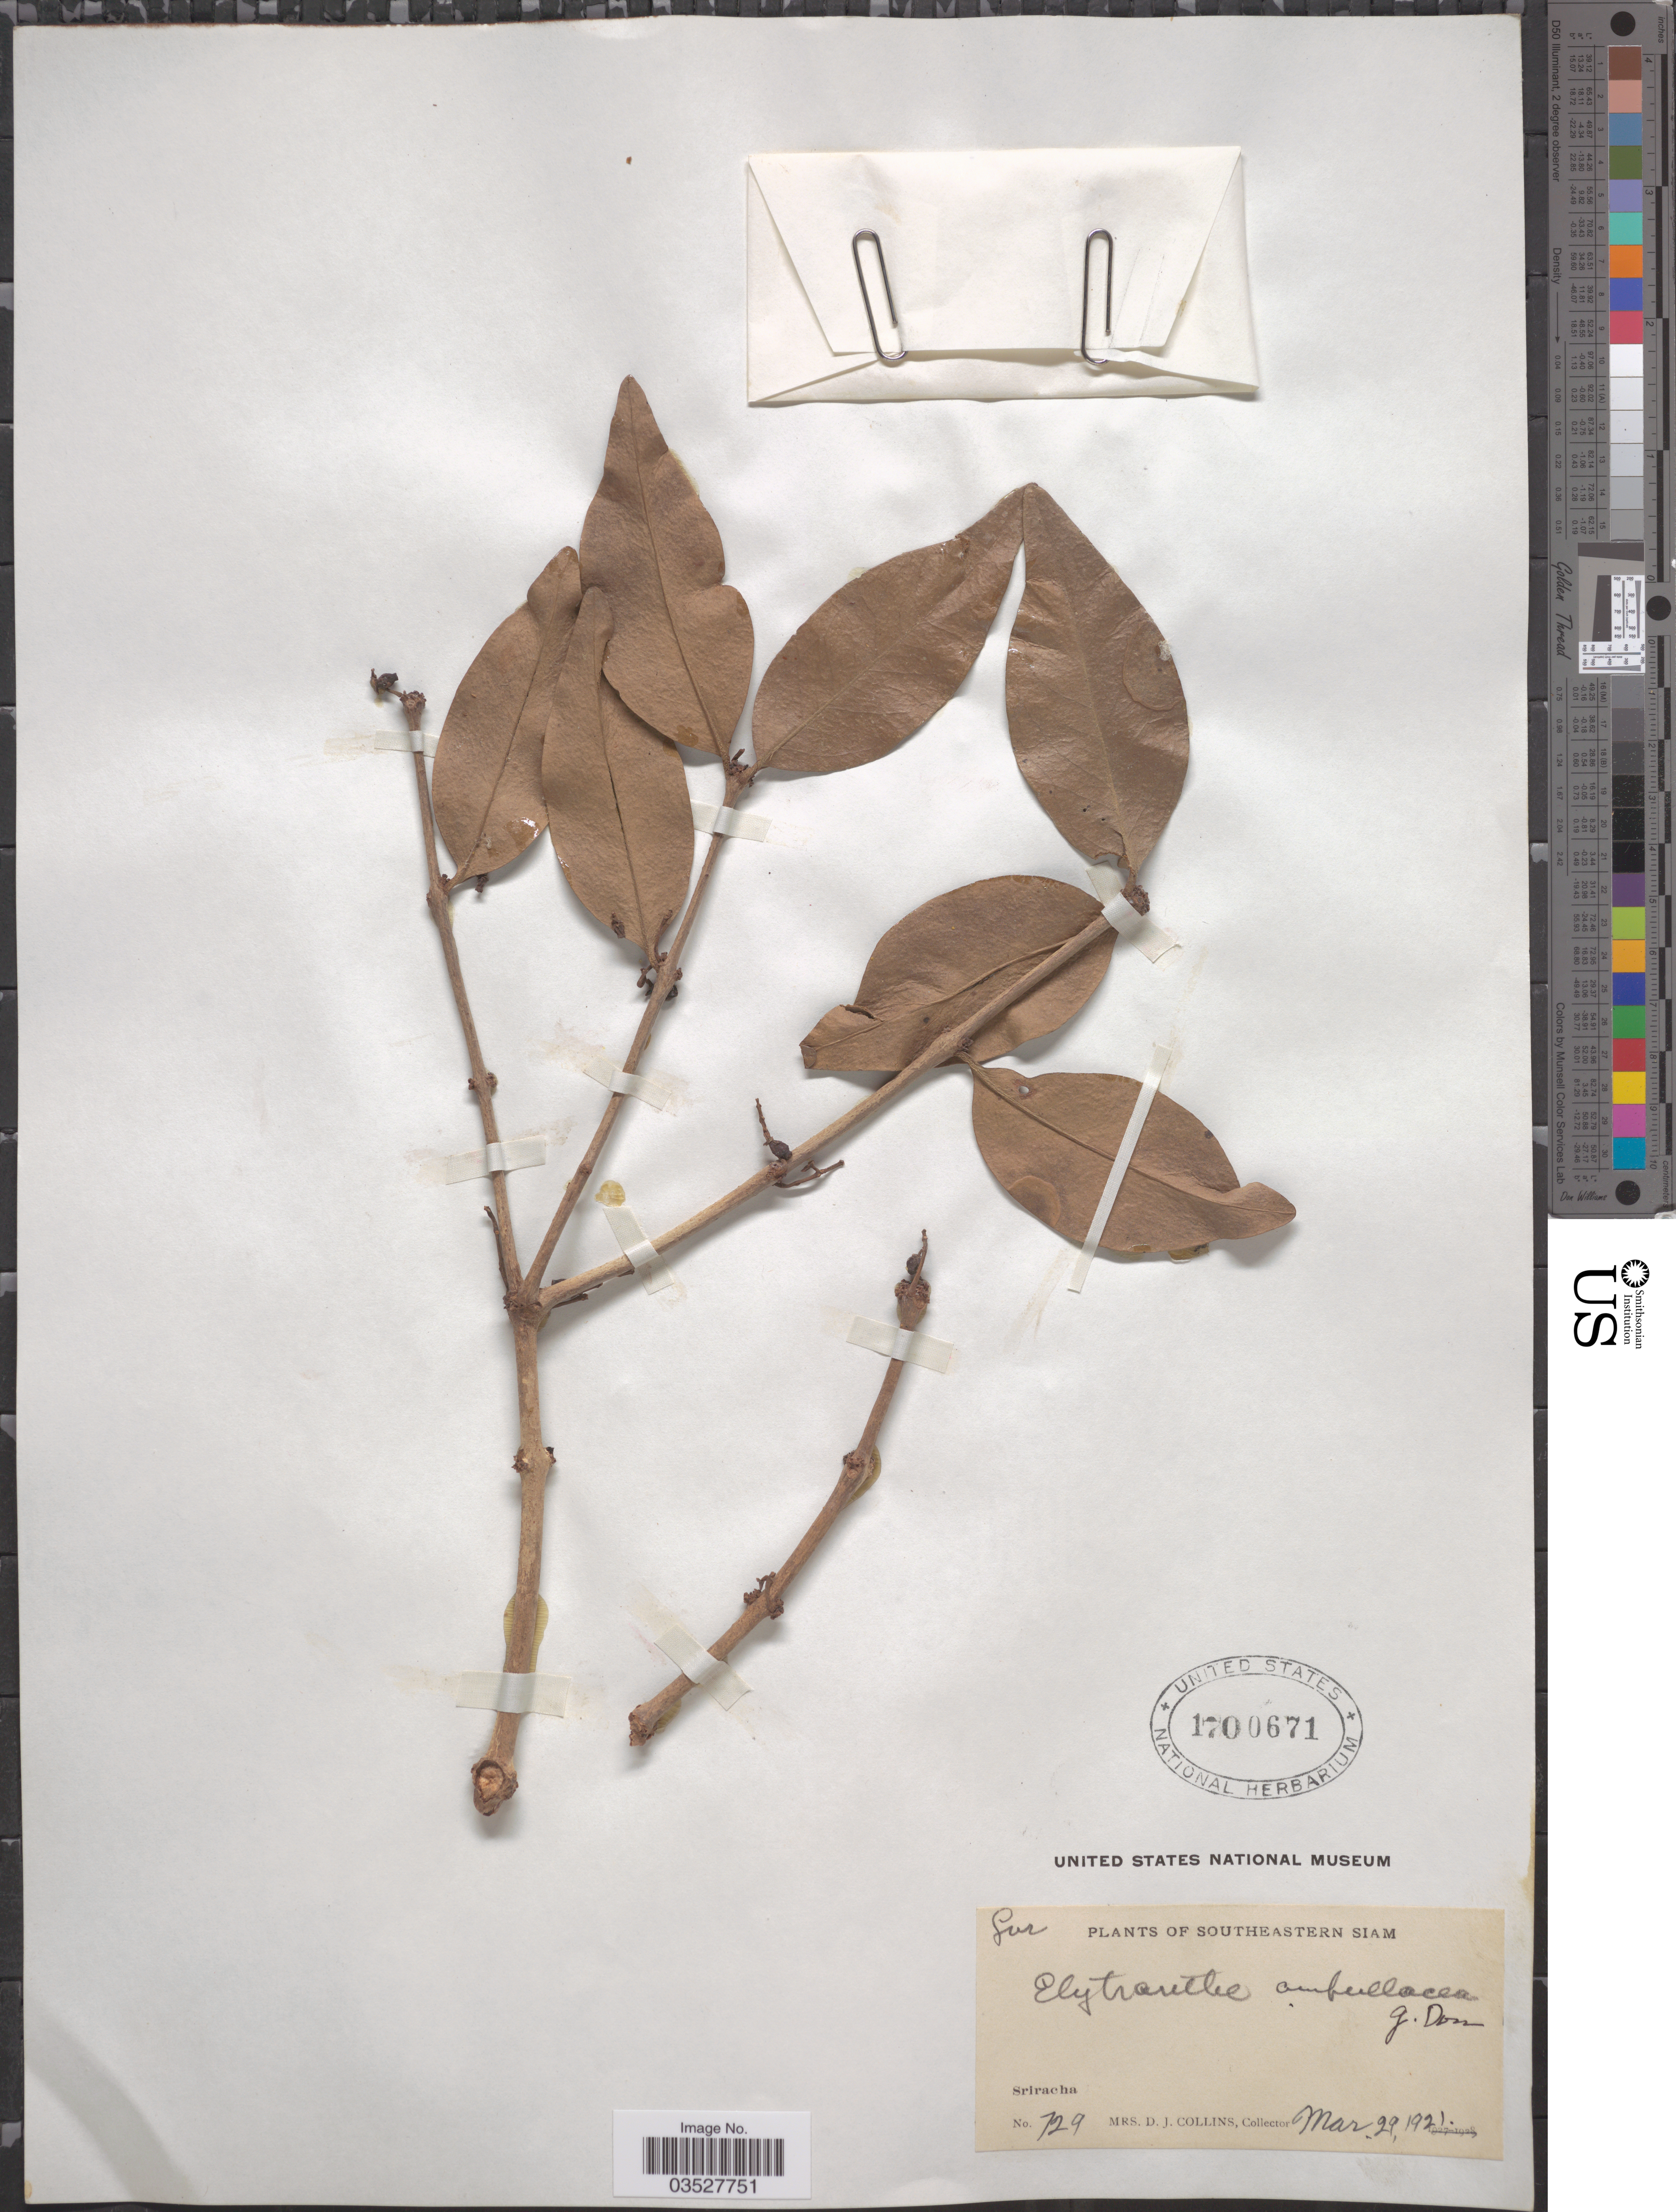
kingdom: Plantae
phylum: Tracheophyta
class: Magnoliopsida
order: Santalales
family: Loranthaceae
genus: Elytranthe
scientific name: Elytranthe ampullacea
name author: (Roxb.) G. Don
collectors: Mrs. D. J. Collins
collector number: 729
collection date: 1921-03-29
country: Thailand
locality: Southeastern Siam. Sriracha.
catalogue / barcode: US 1700671